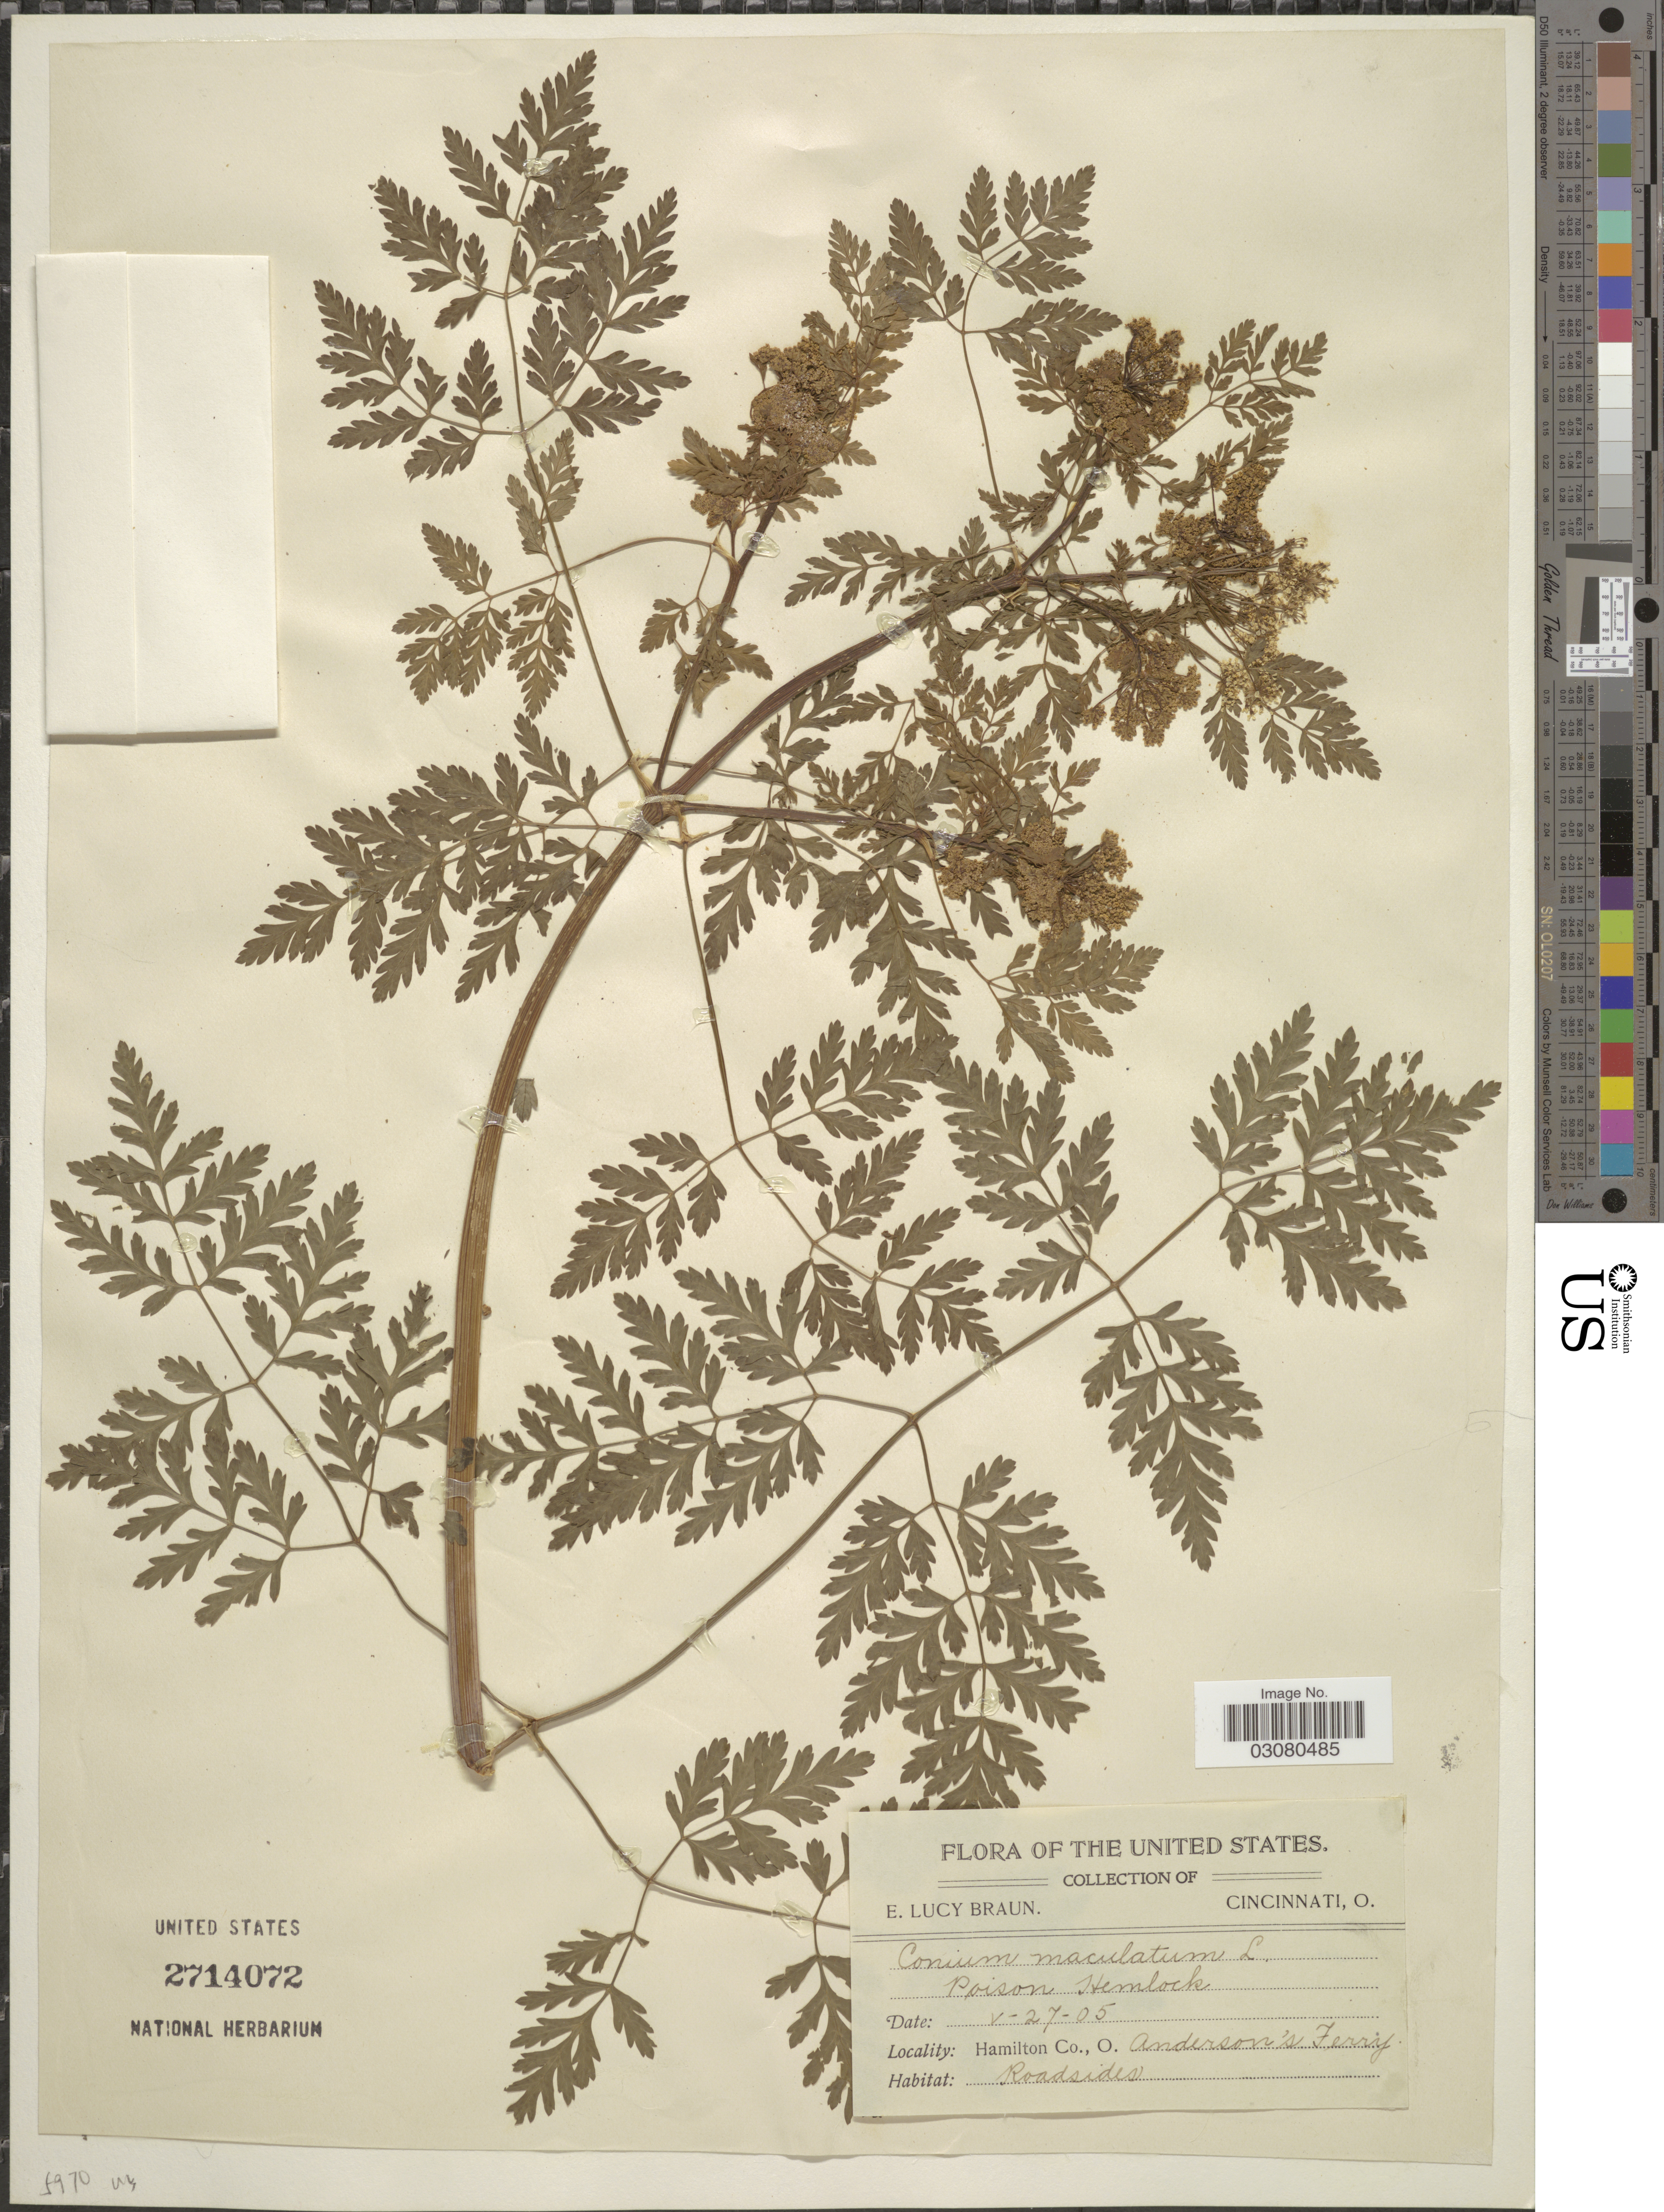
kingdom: Plantae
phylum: Tracheophyta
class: Magnoliopsida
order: Apiales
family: Apiaceae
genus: Conium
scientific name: Conium maculatum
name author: L.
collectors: E. L. Braun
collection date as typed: Transcribed d/m/y: 27/5/5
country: United States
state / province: Ohio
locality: Hamilton Co., O. Anderson's Ferry.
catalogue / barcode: US 2714072